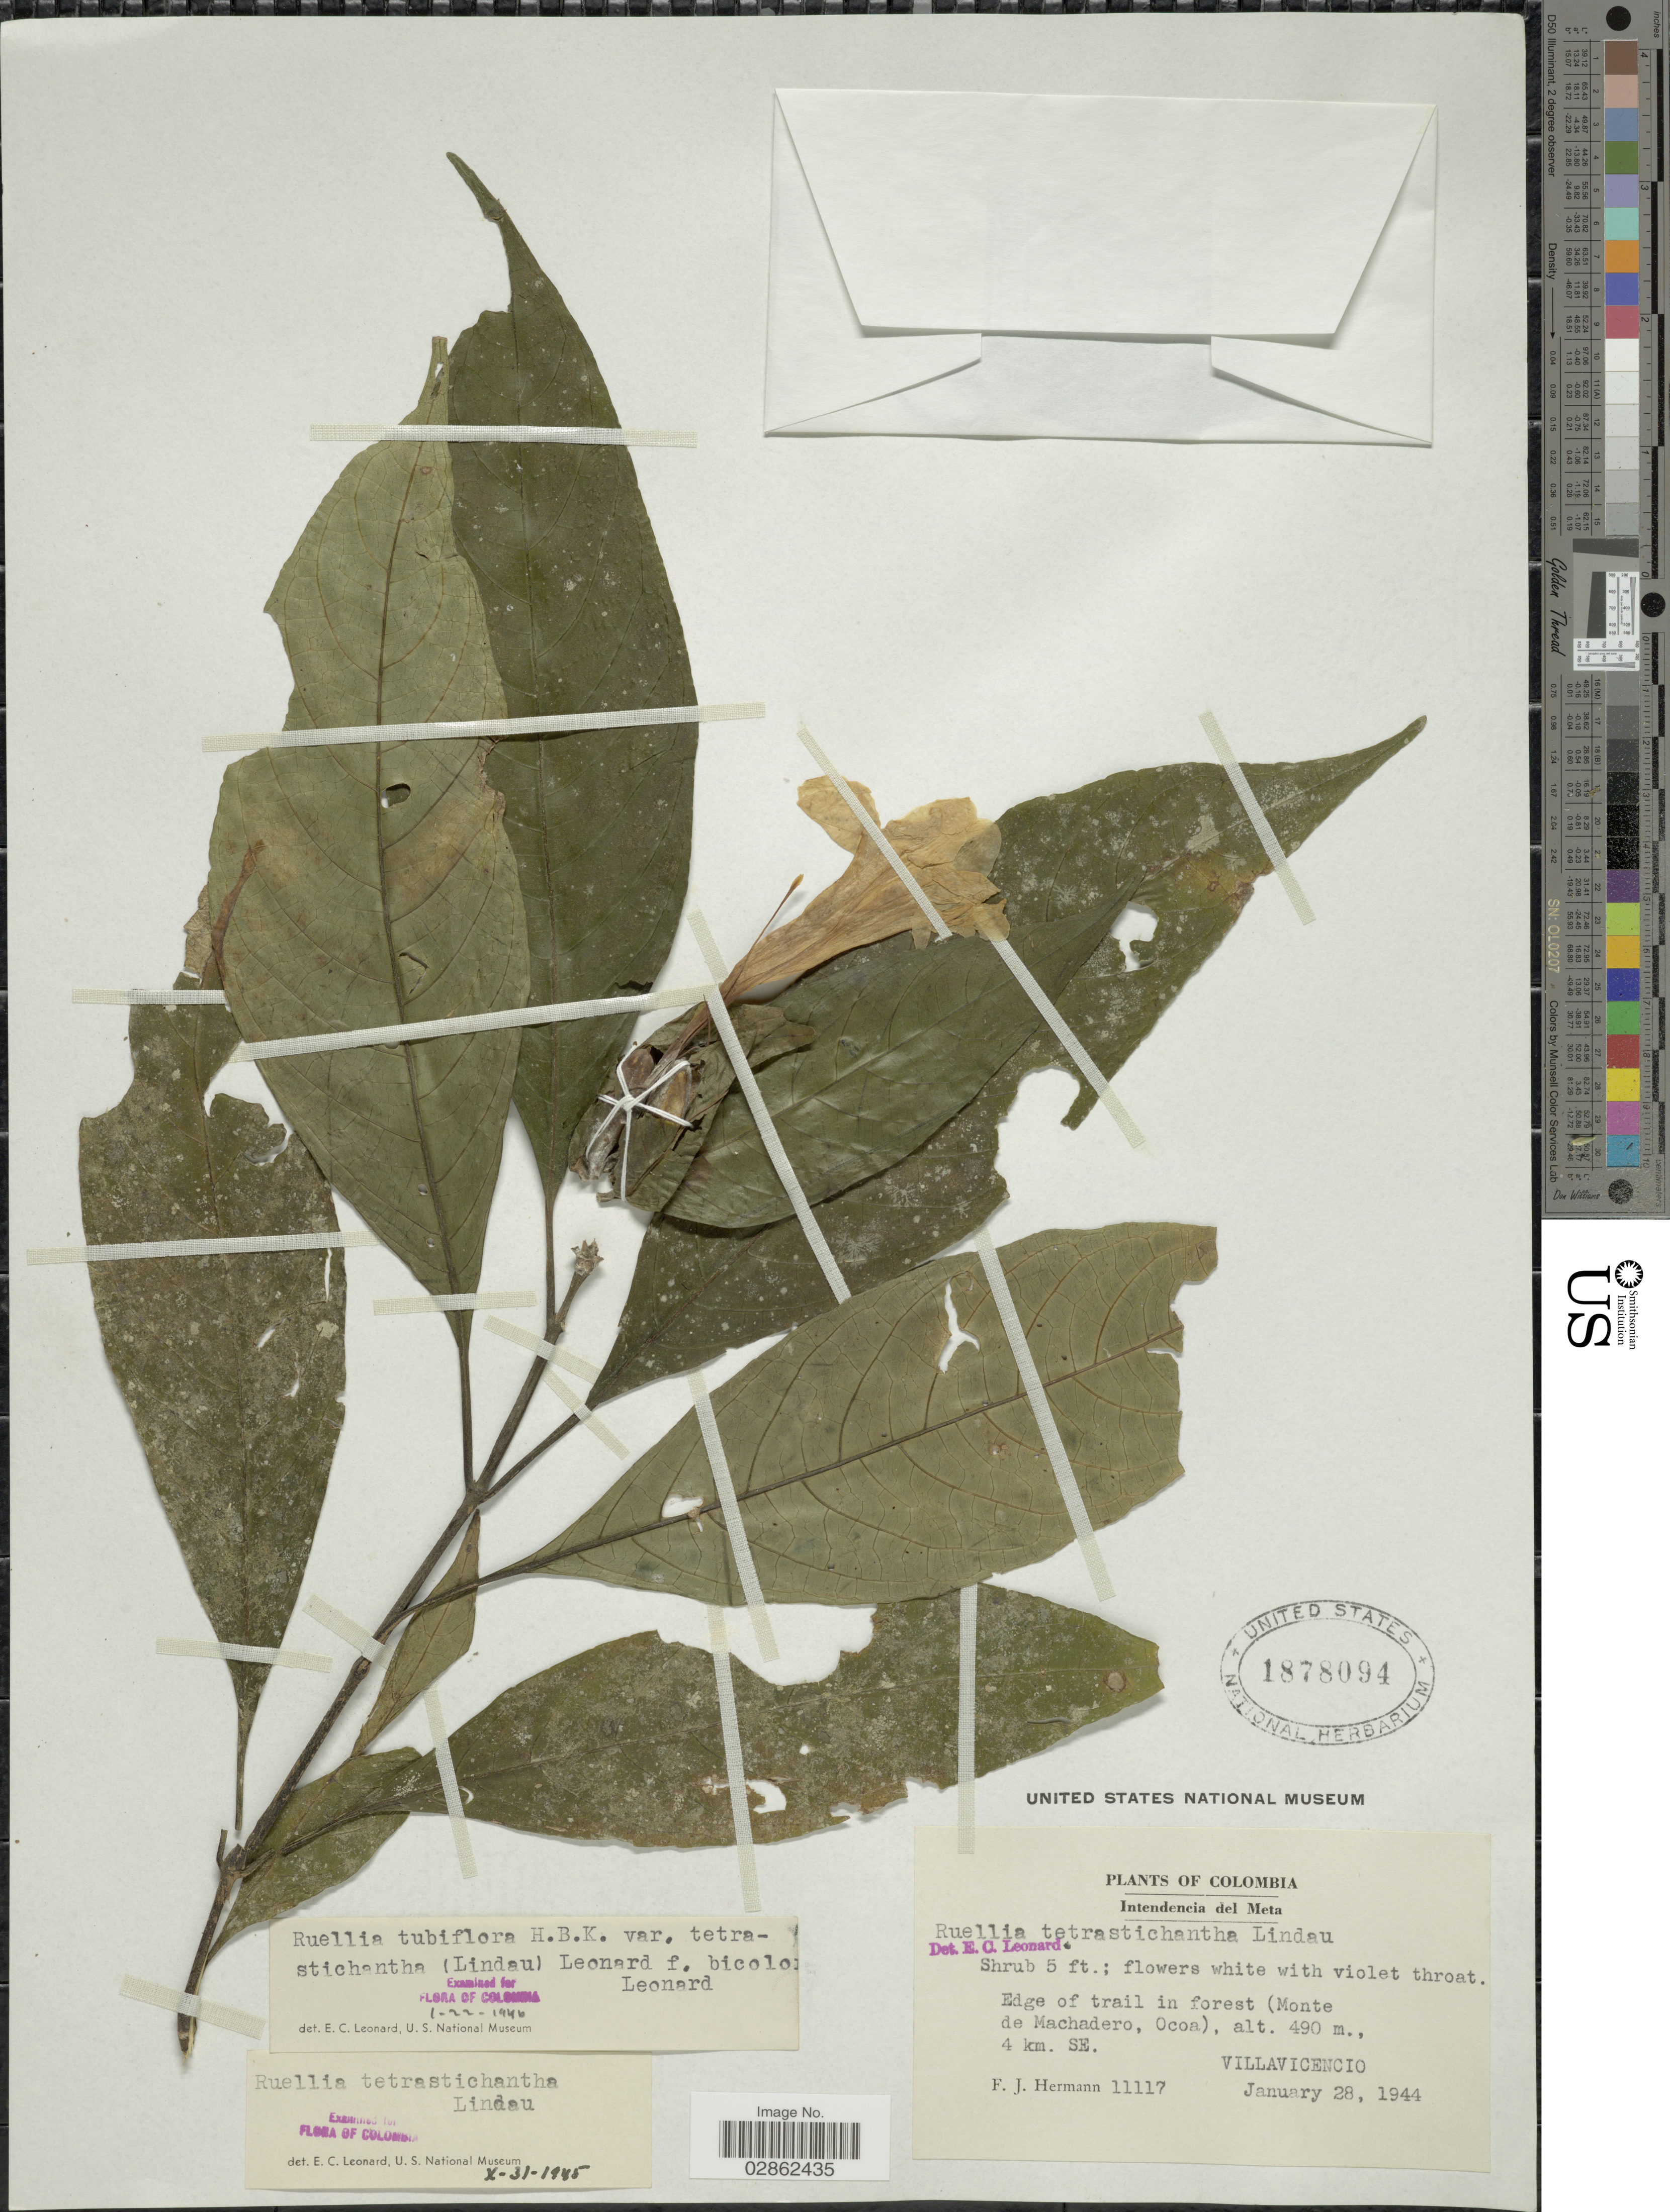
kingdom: Plantae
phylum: Tracheophyta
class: Magnoliopsida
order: Lamiales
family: Acanthaceae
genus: Ruellia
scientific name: Ruellia tubiflora f. bicolor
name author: Leonard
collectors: F. J. Hermann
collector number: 11117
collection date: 1944-01-28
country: Colombia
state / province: Meta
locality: Intendencia El Meta. Edge of trail in forest (Monte de Machadero, Ocoa). 4 km. SE. Villavicencio.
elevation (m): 490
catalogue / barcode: US 1878094